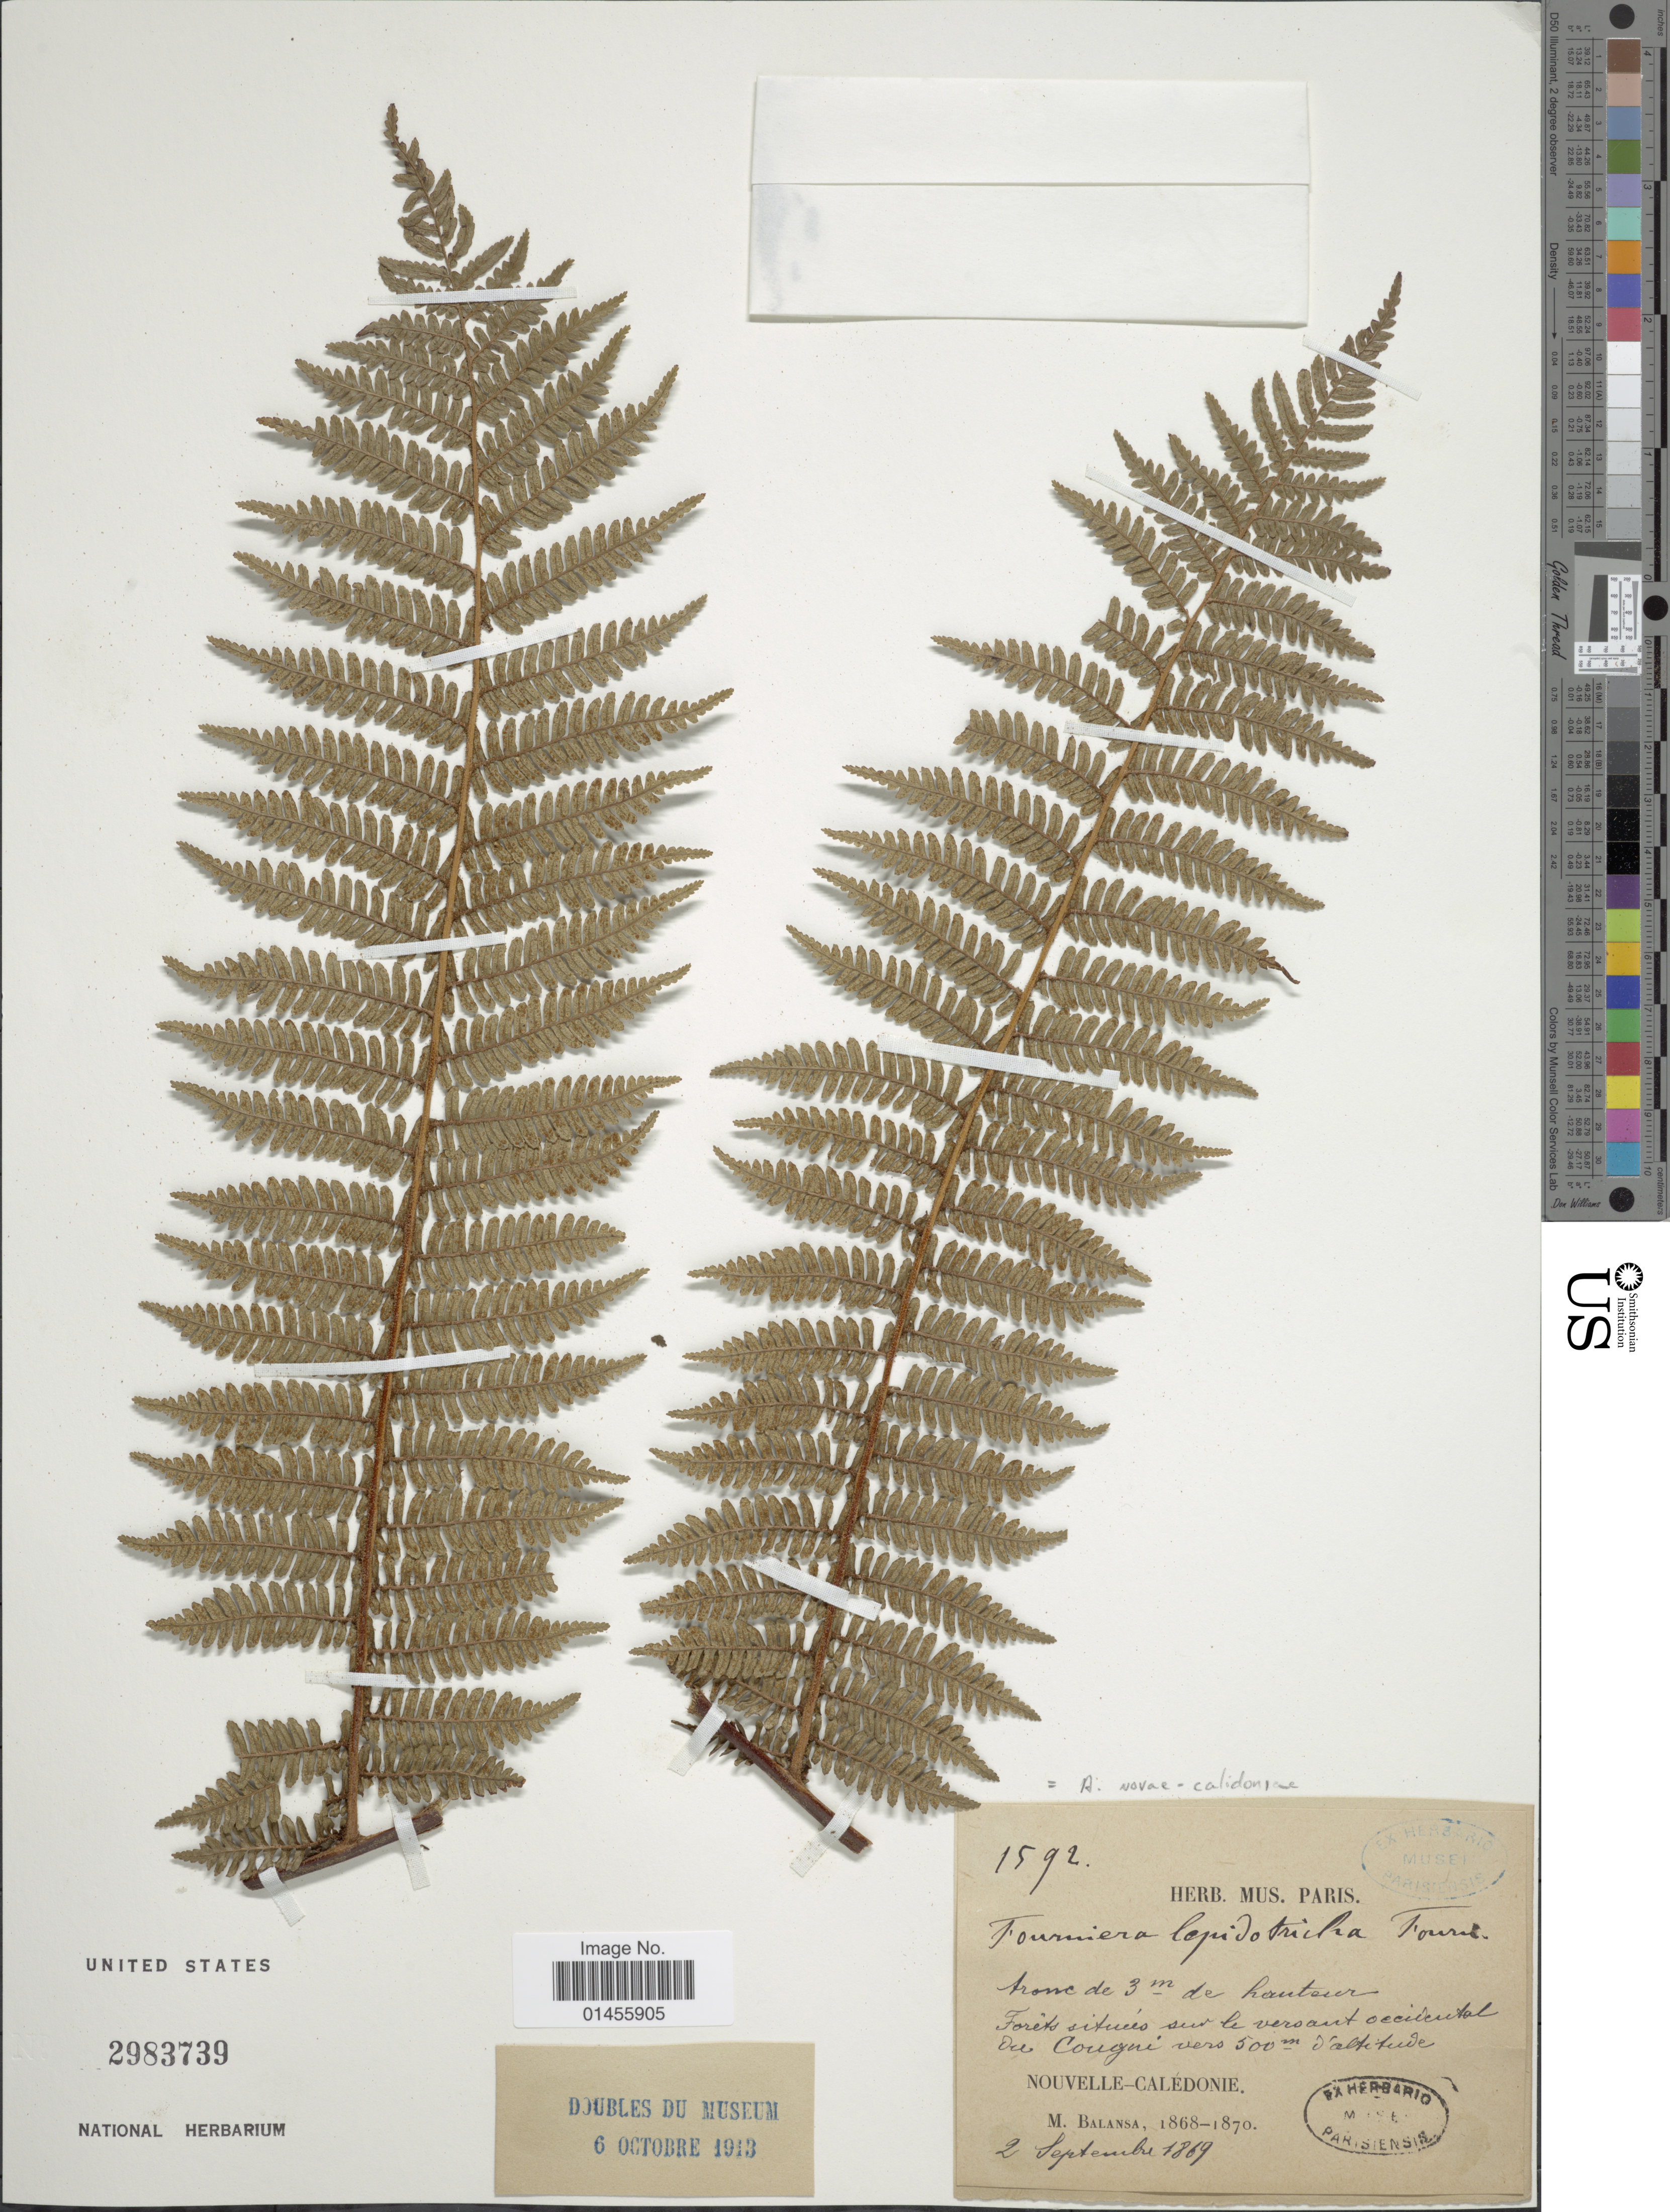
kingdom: Plantae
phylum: Tracheophyta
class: Polypodiopsida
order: Cyatheales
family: Cyatheaceae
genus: Alsophila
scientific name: Alsophila novae-caledoniae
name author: Mett.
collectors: B. Balansa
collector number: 1592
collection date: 1868-09-02/1870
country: New Caledonia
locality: Forest situis sur le versant occidental du Cougne [interpreted]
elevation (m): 500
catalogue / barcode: US 2983739